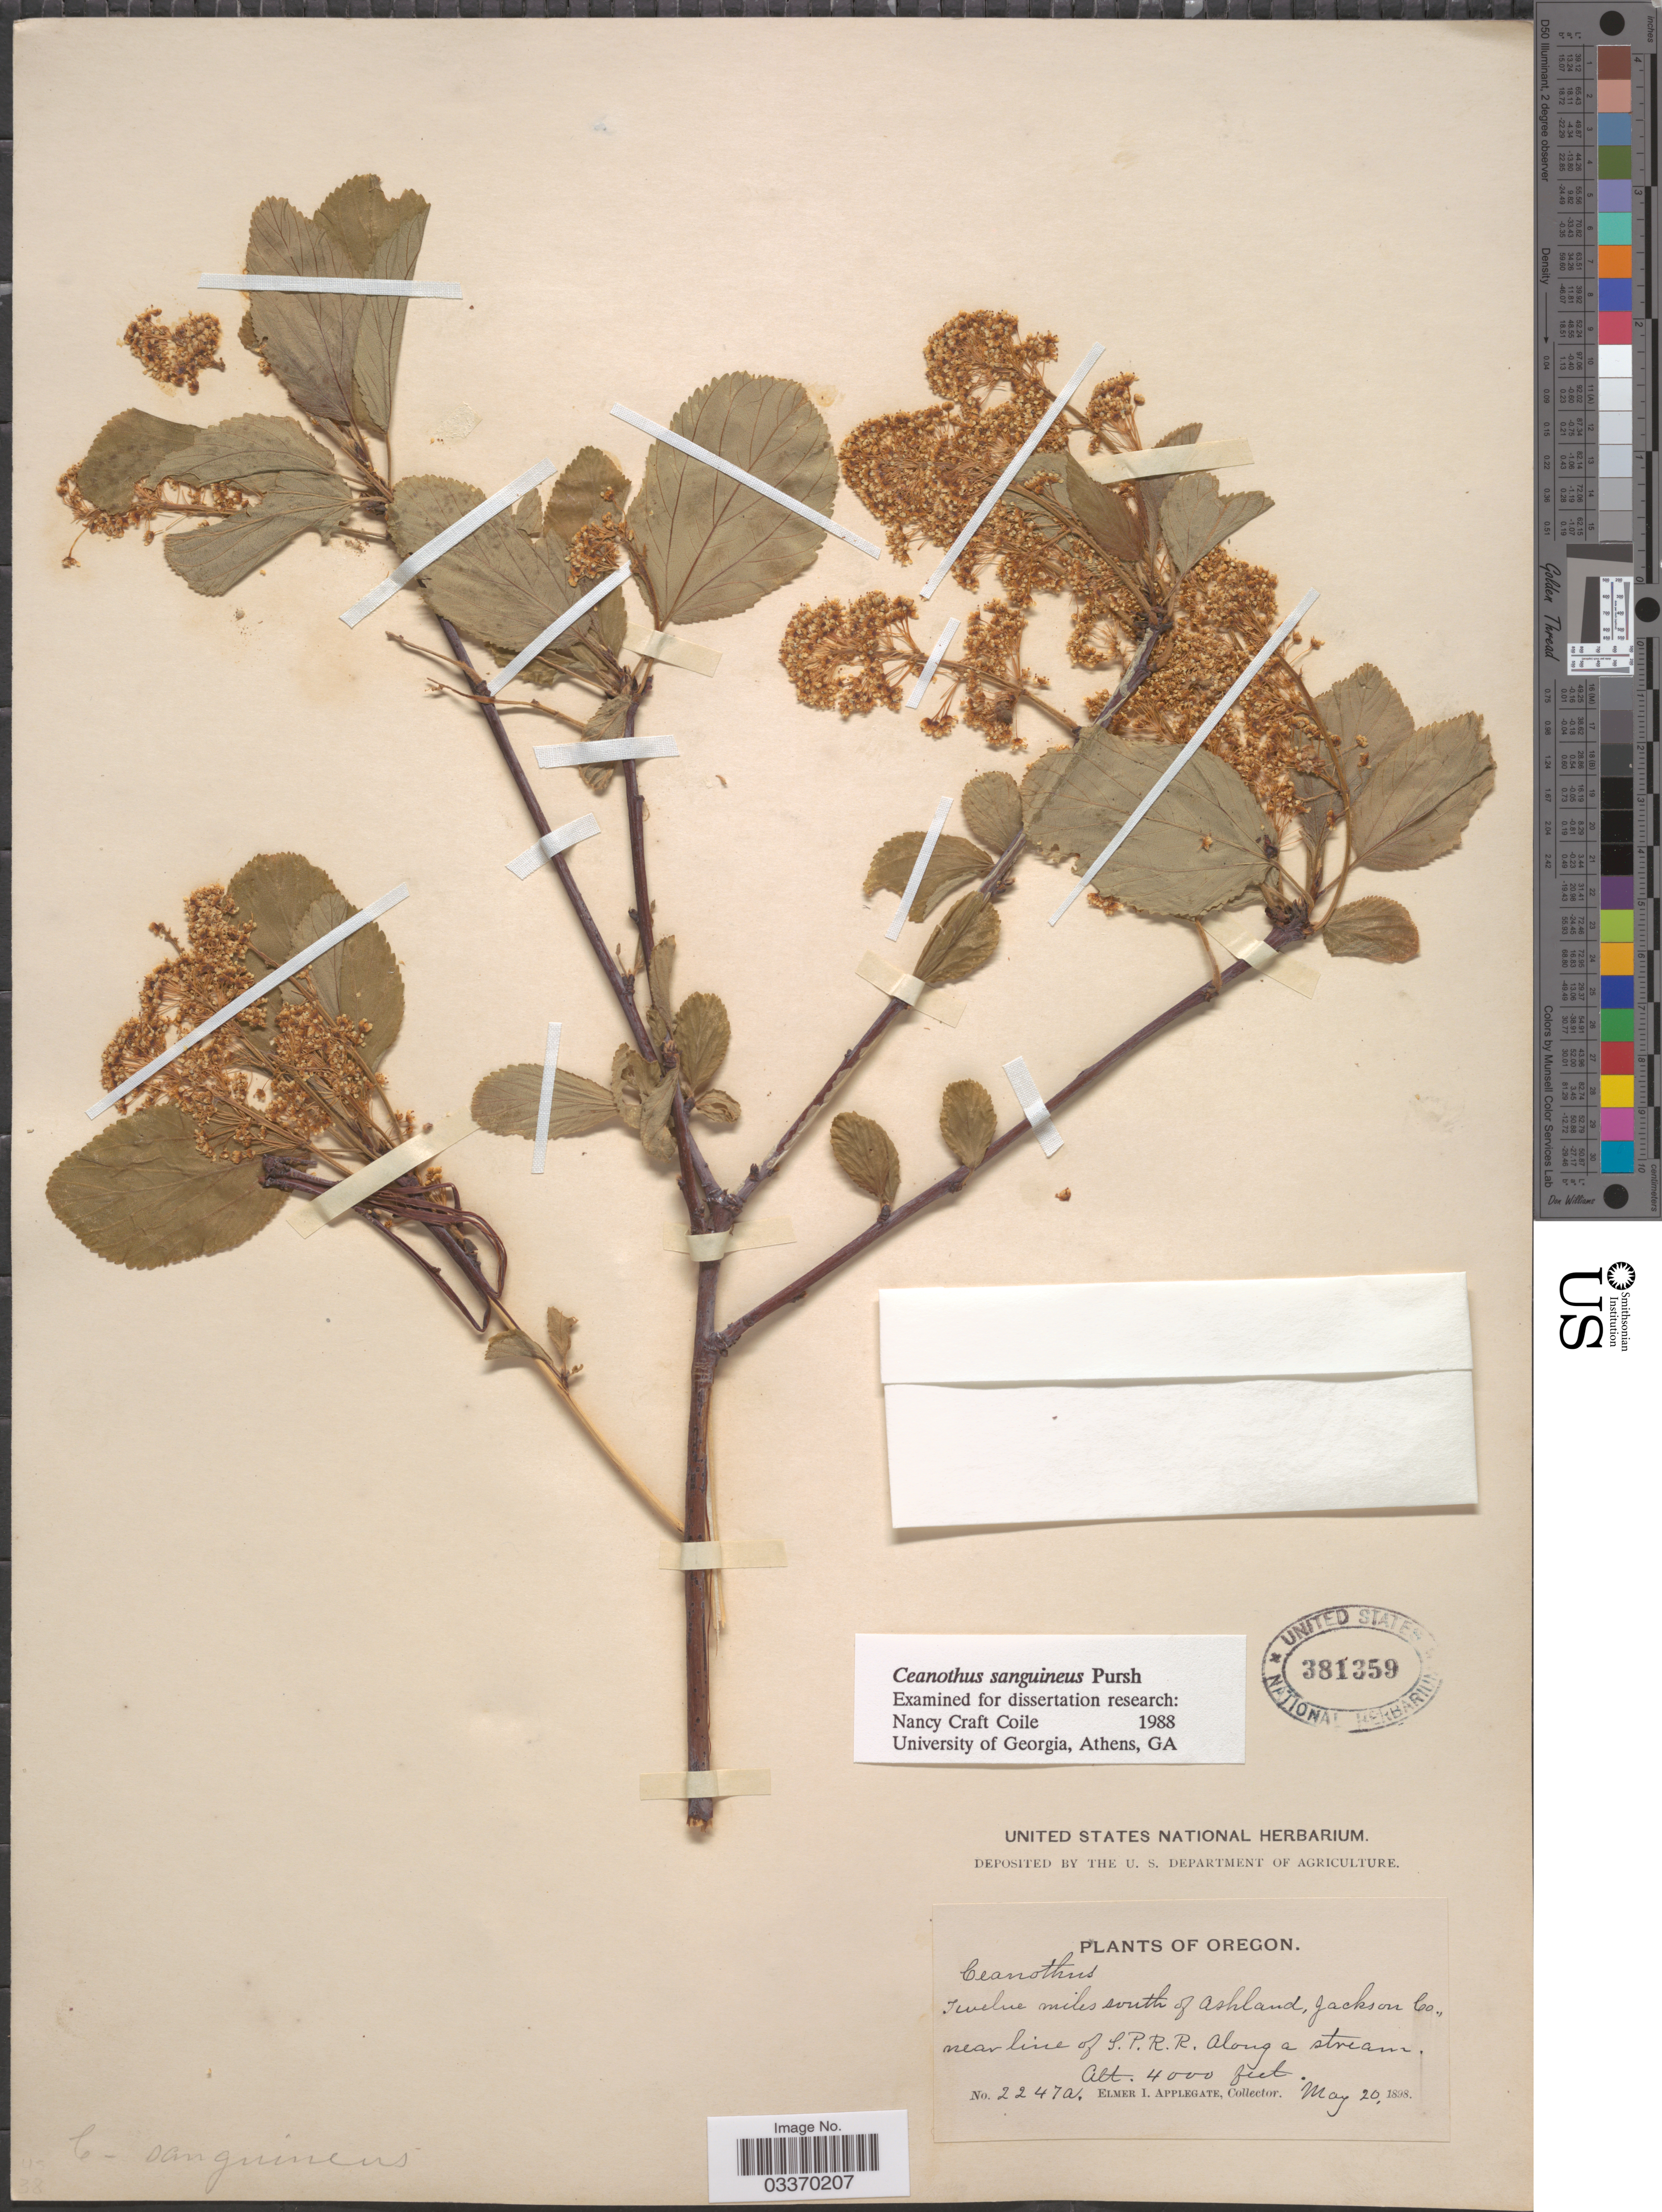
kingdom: Plantae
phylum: Tracheophyta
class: Magnoliopsida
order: Rosales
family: Rhamnaceae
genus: Ceanothus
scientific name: Ceanothus sanguineus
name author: Pursh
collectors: E. I. Applegate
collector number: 2247a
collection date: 1898-05-20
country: United States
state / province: Oregon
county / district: Jackson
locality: Twelve miles south of Ashland, Jackson Co., near line of S.P.R.R. Along a stream.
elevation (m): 1219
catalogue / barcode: US 381359